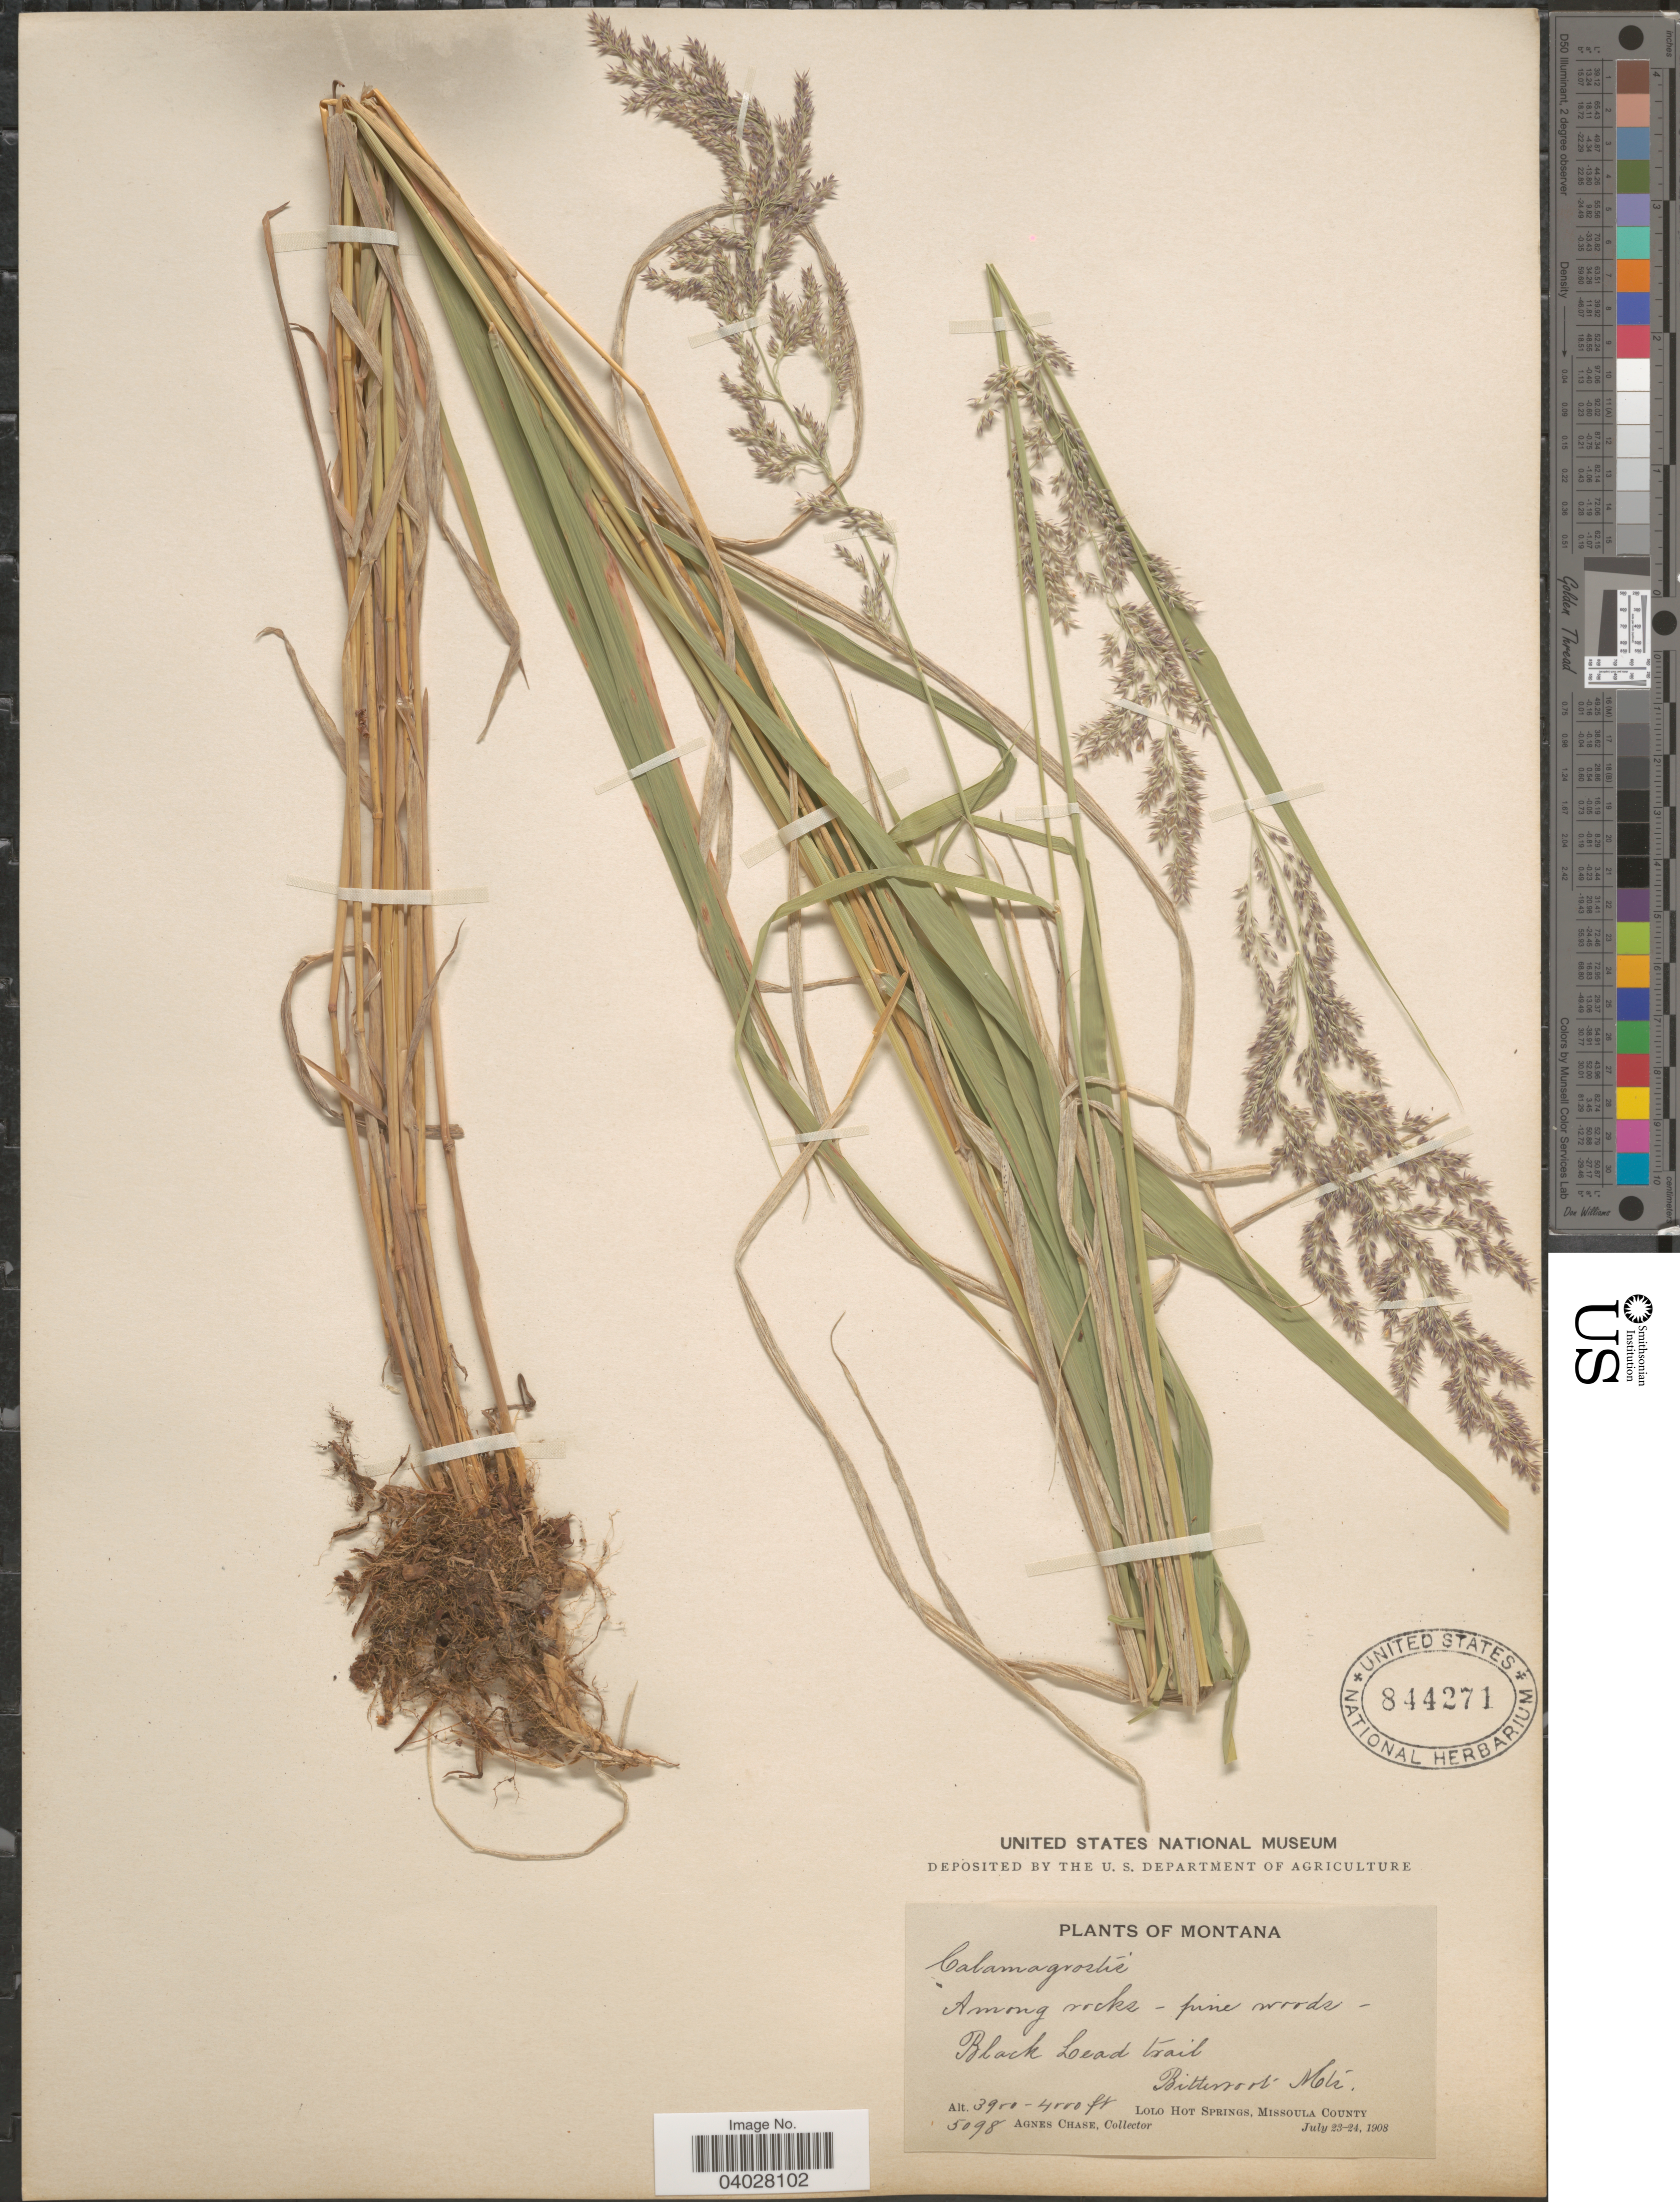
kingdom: Plantae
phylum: Tracheophyta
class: Liliopsida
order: Poales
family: Poaceae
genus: Calamagrostis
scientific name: Calamagrostis canadensis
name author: (Michx.) P. Beauv.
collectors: A. Chase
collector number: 5098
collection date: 1908-07-23/1908-07-24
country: United States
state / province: Montana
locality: Black Lead trail. Bitterroot Mts. Lolo Hot Springs, Missoula County.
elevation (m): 1189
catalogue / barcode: US 844271